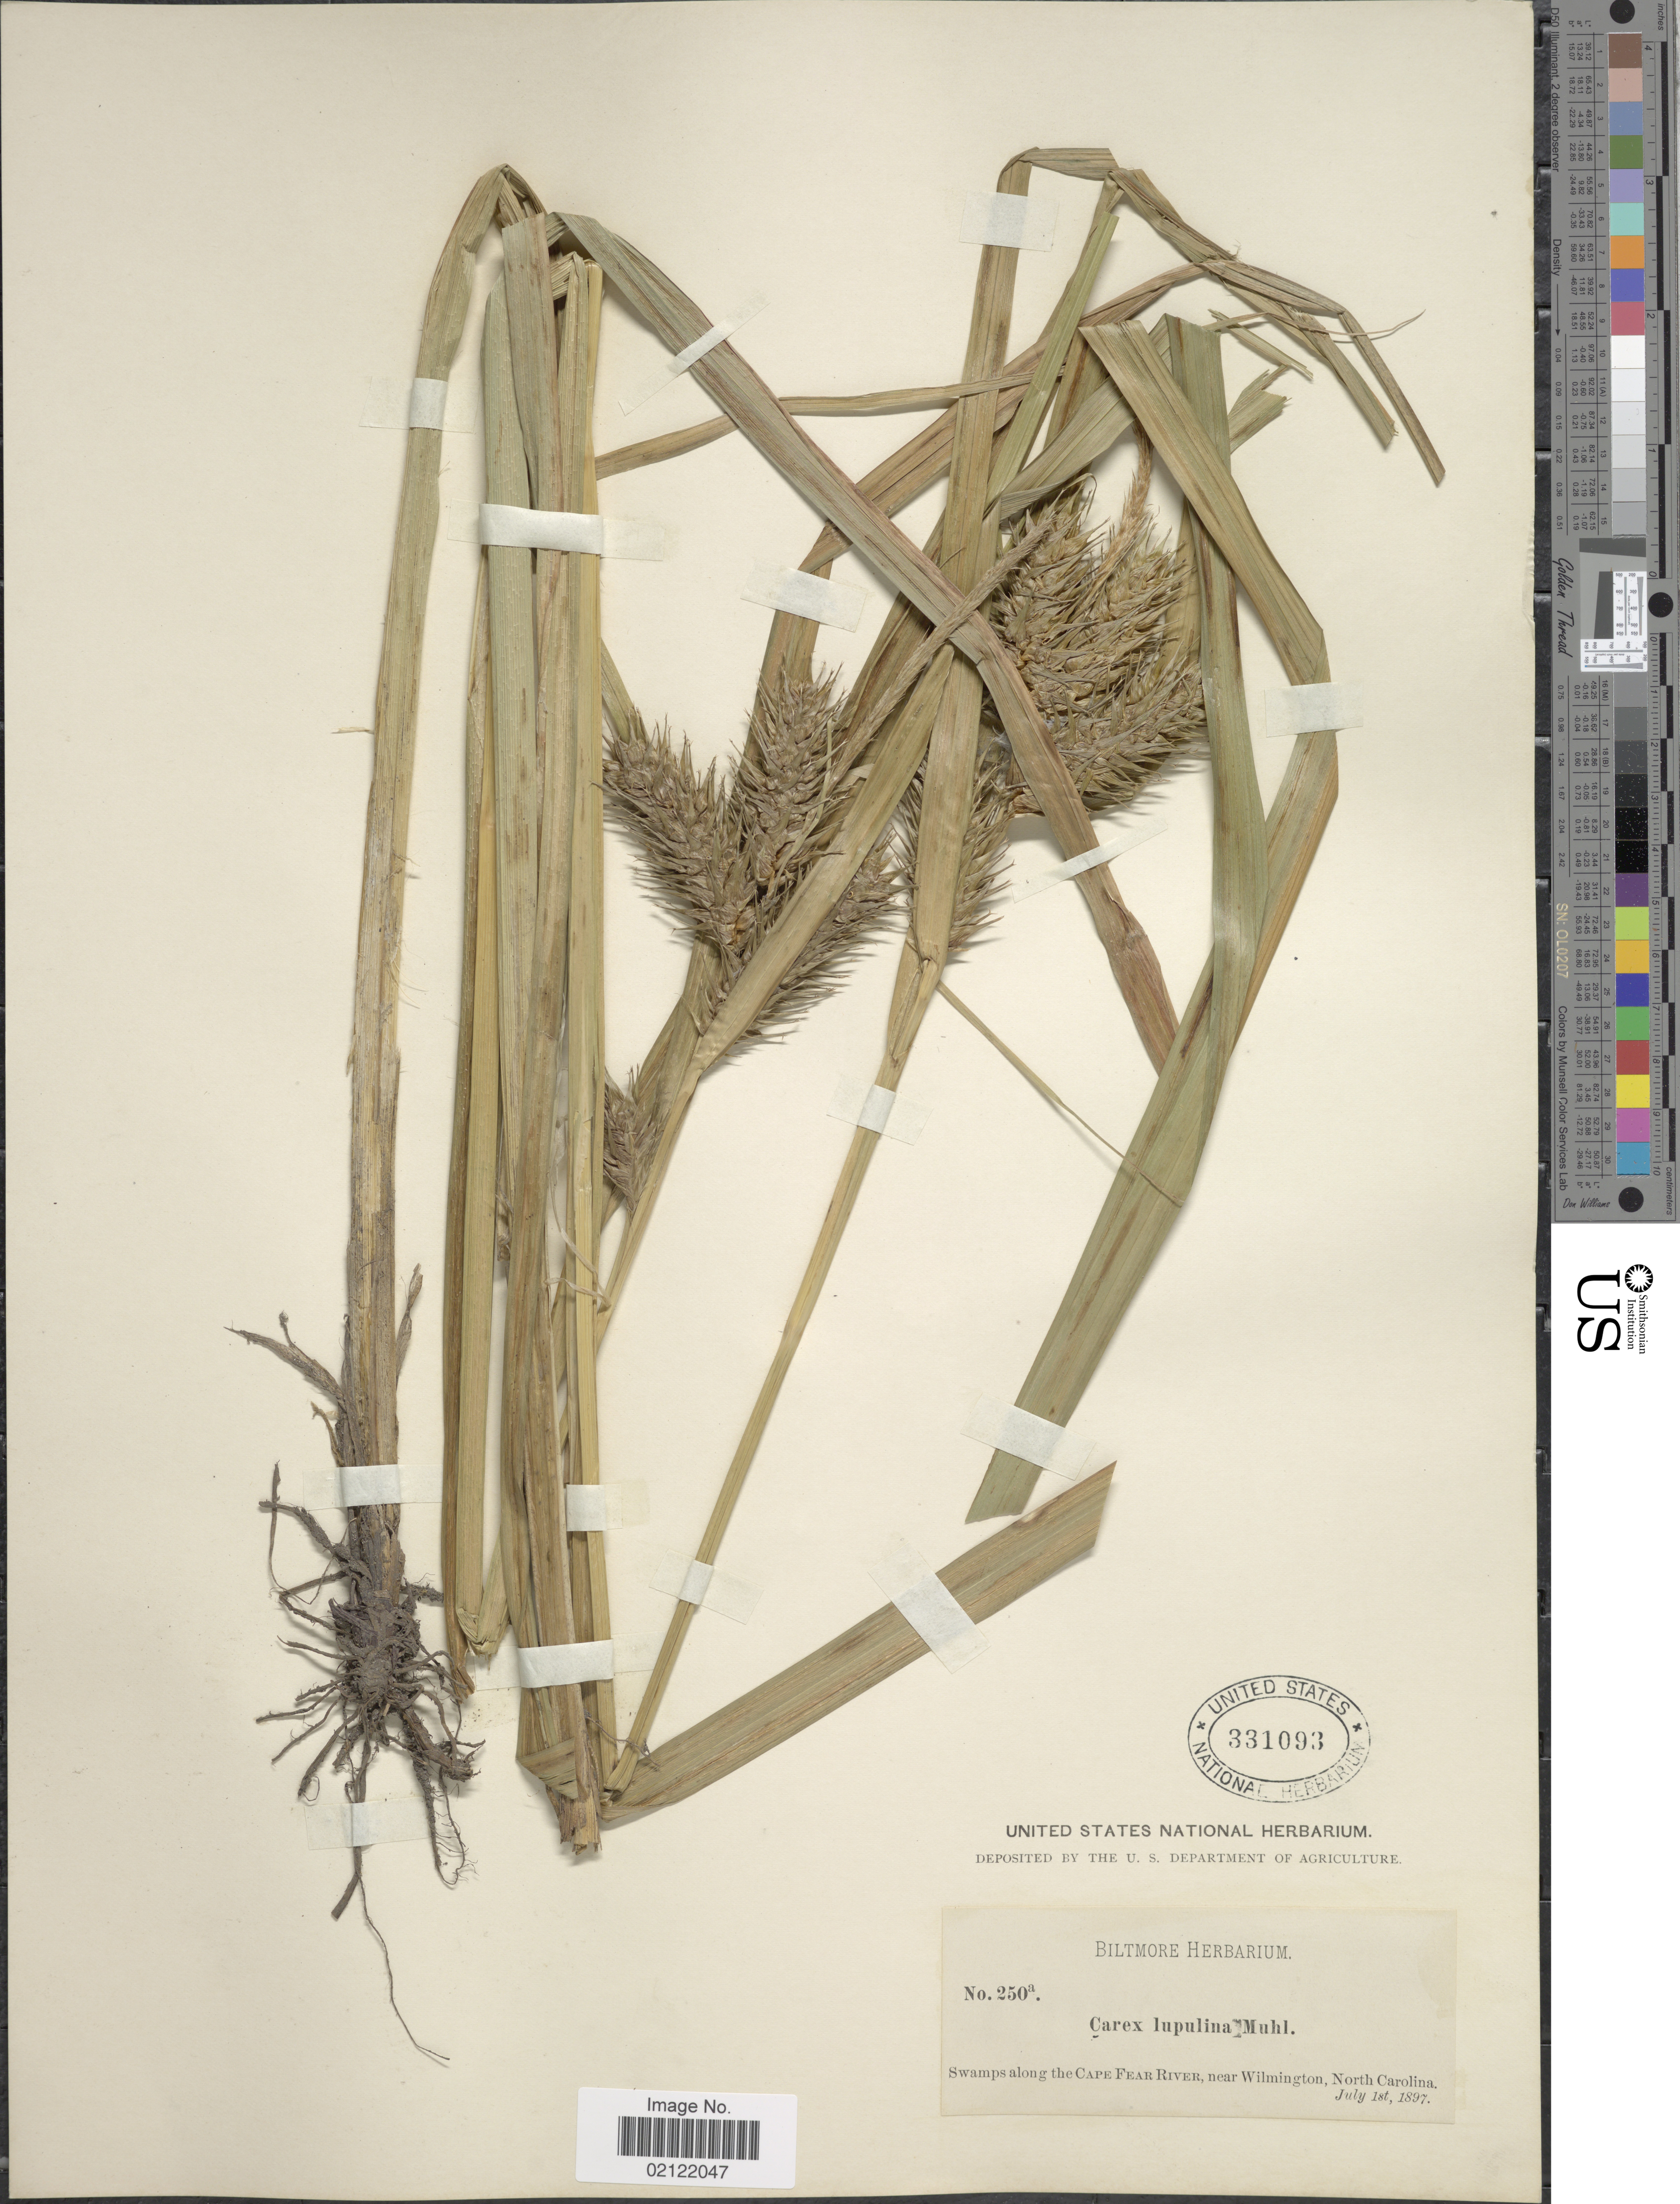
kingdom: Plantae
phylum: Tracheophyta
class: Liliopsida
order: Poales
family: Cyperaceae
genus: Carex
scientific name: Carex lupulina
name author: Muhl. ex Willd.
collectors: ex herb. Biltmore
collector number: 250a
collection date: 1897-07-18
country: United States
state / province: North Carolina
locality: Swamps along the Cape Fear River, near Wilmington, North Carolina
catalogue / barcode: US 331093